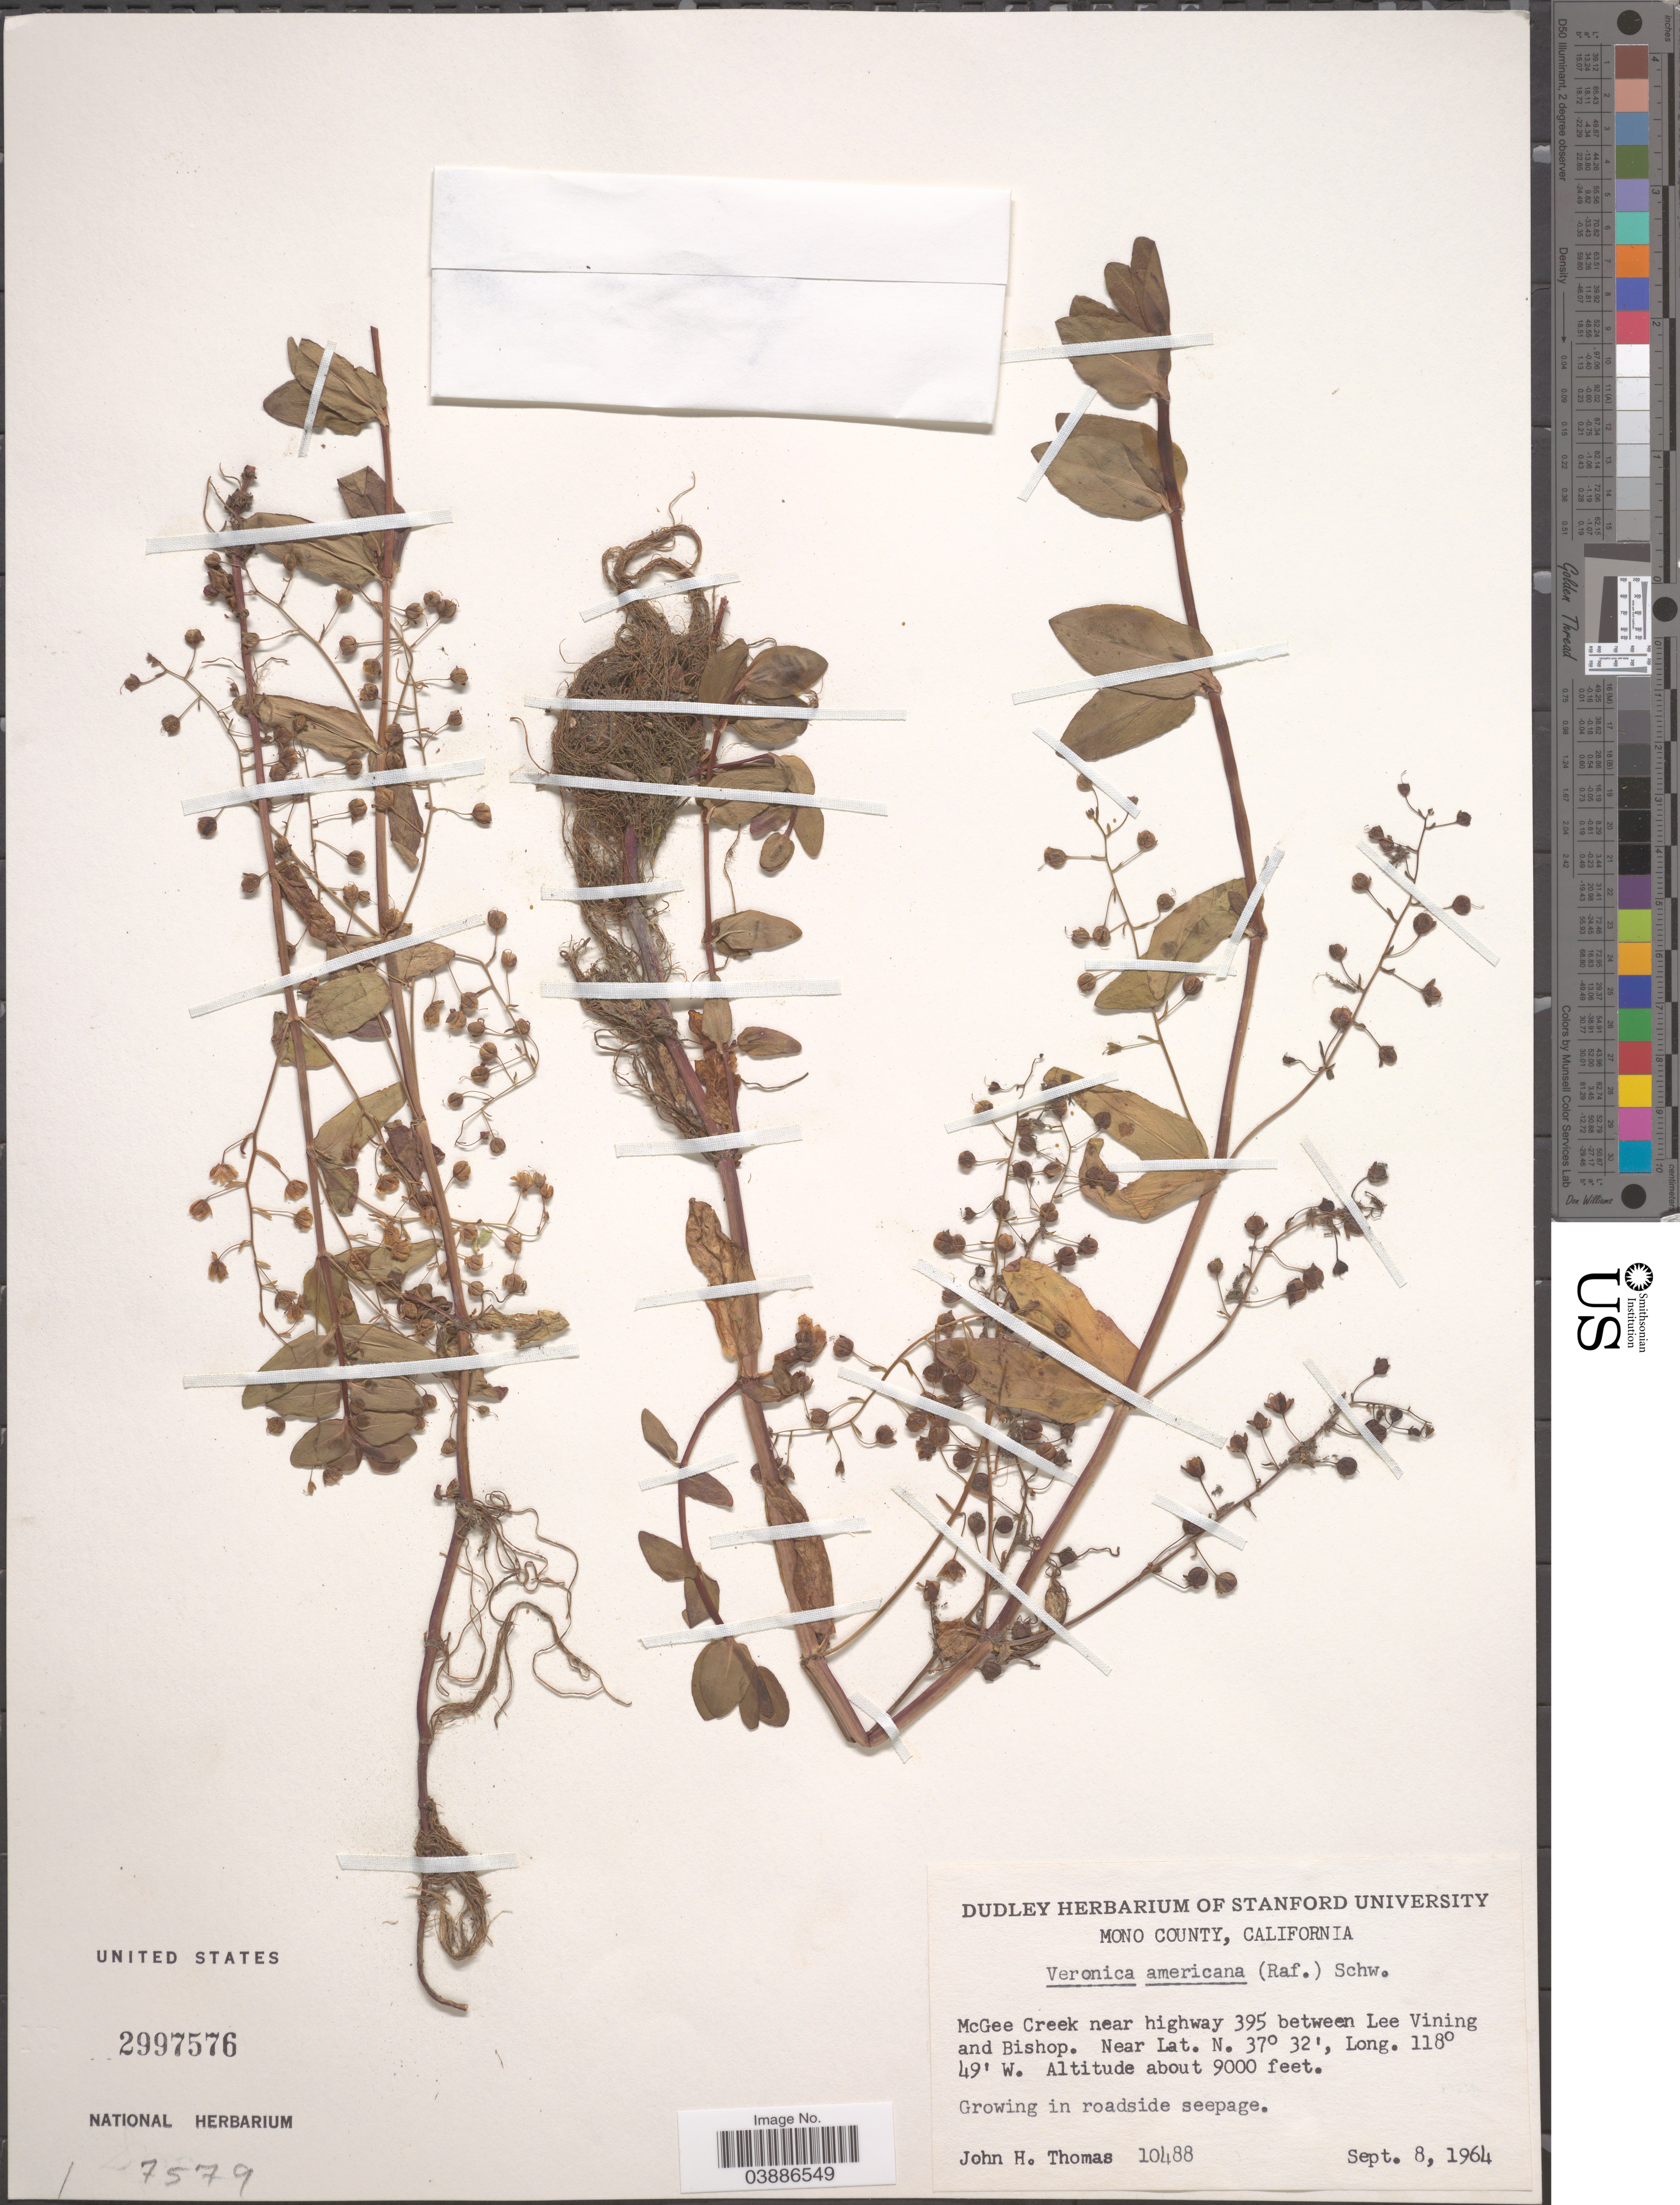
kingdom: Plantae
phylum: Tracheophyta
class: Magnoliopsida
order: Lamiales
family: Plantaginaceae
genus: Veronica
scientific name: Veronica americana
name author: Schwein. ex Benth.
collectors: J. H. Thomas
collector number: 10488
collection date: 1964-09-08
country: United States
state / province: California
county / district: Mono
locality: Mono County. McGee Creek near highway 395 between Lee Vining and Bishop.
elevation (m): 2743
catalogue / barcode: US 2997576